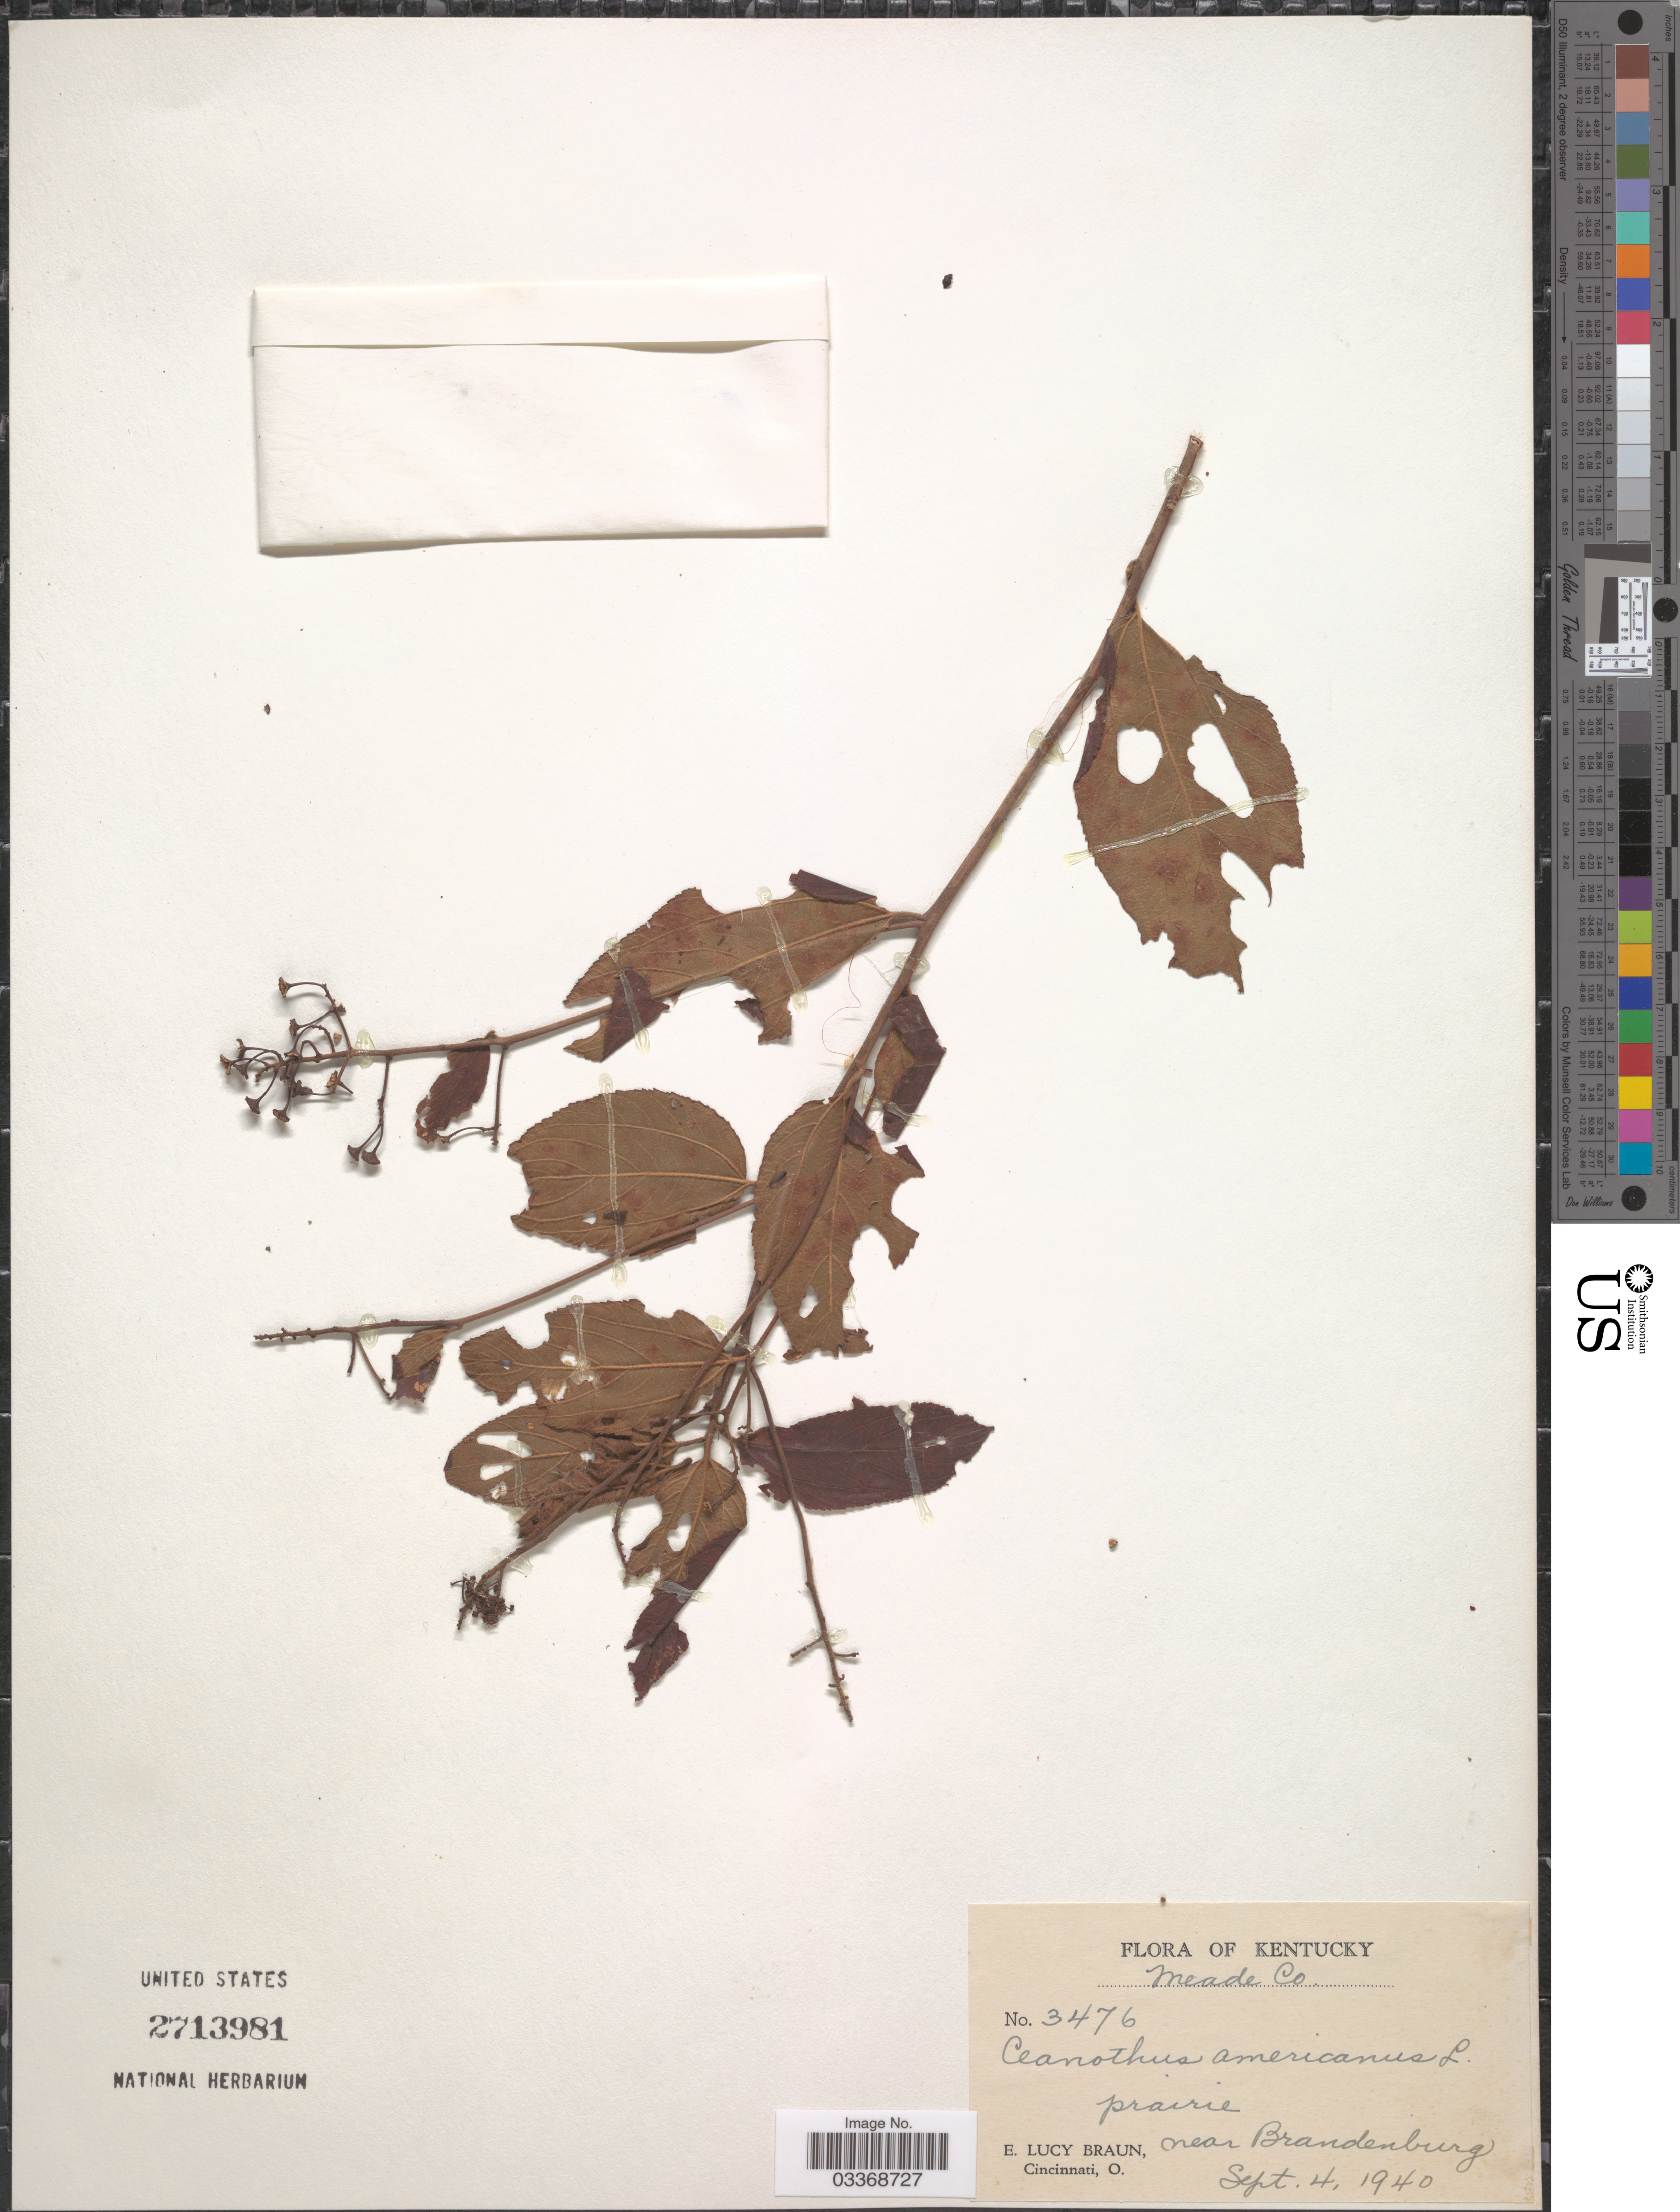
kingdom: Plantae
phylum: Tracheophyta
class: Magnoliopsida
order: Rosales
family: Rhamnaceae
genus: Ceanothus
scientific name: Ceanothus americanus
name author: L.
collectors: E. L. Braun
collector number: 3476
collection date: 1940-09-04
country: United States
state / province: Kentucky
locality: Meade Co. Near Brandenburg.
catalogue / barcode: US 2713981